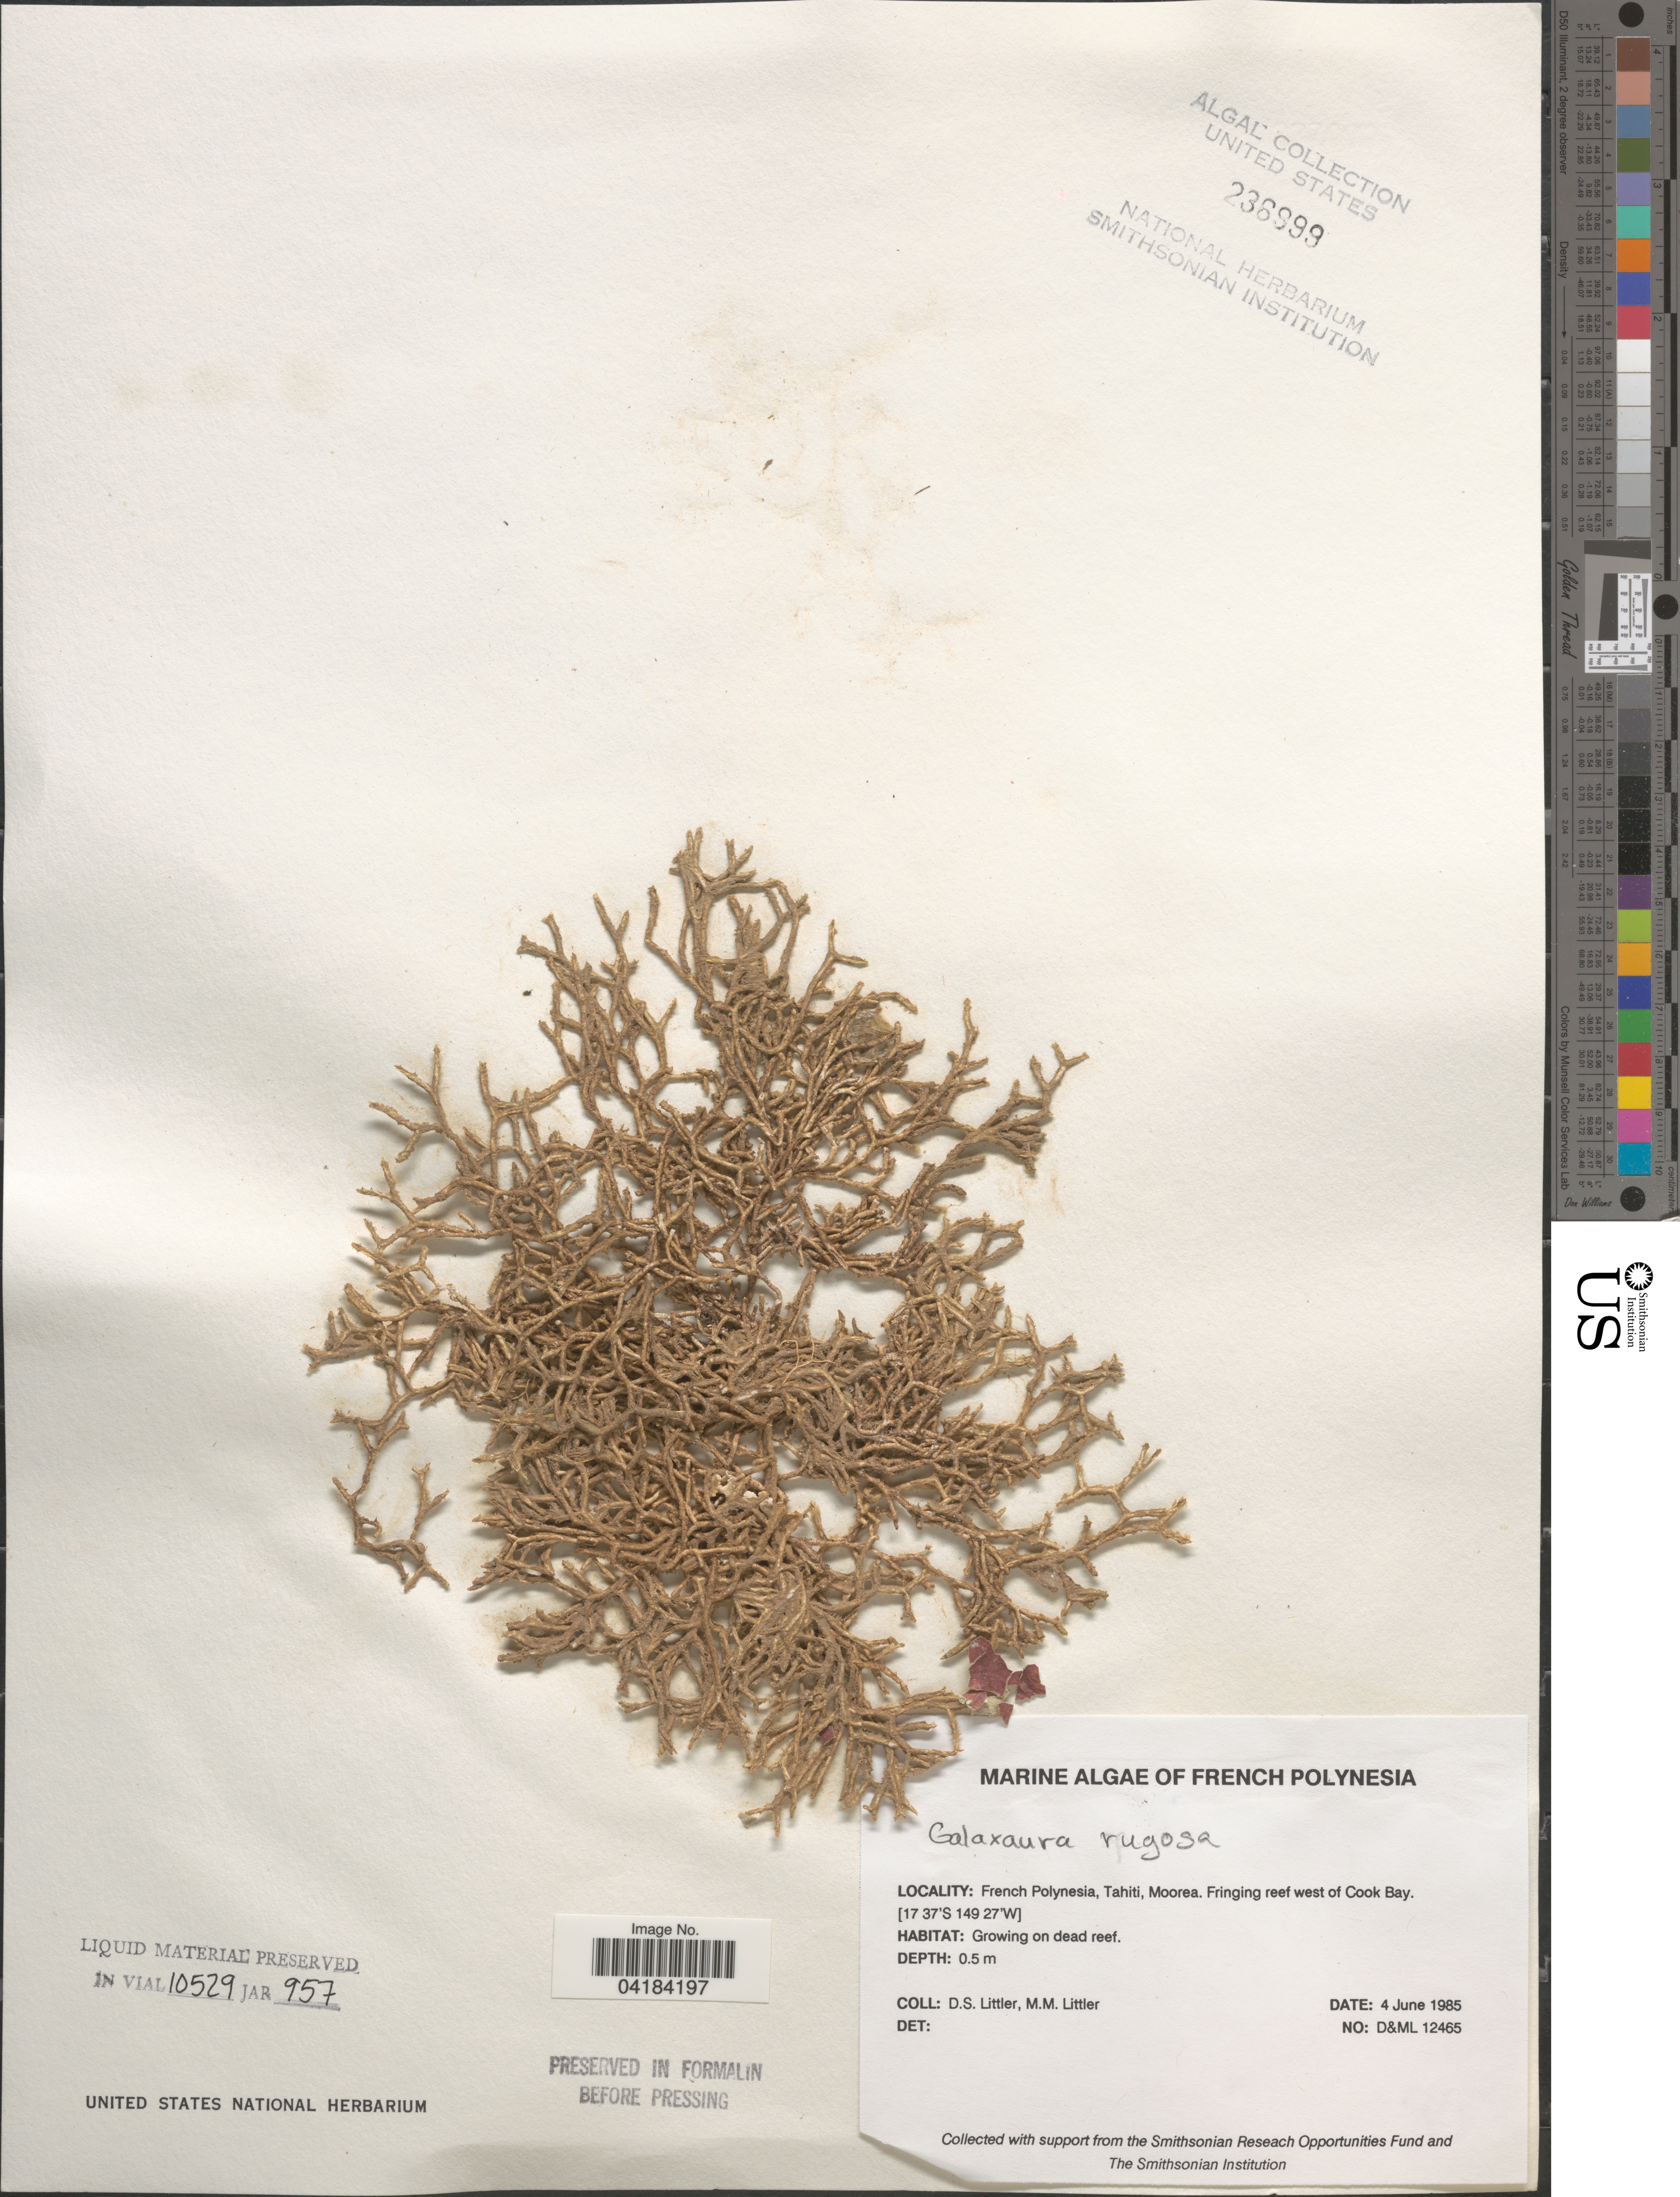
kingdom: Plantae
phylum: Rhodophyta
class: Florideophyceae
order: Nemaliales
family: Galaxauraceae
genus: Galaxaura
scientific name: Galaxaura rugosa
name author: (Ellis & Sol.) J.V.Lamouroux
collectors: D. S. Littler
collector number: D&ML12465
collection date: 1985-06-04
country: French Polynesia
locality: Tahiti, Moorea, Fringing reef west of Cook Bay.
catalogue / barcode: US 236999